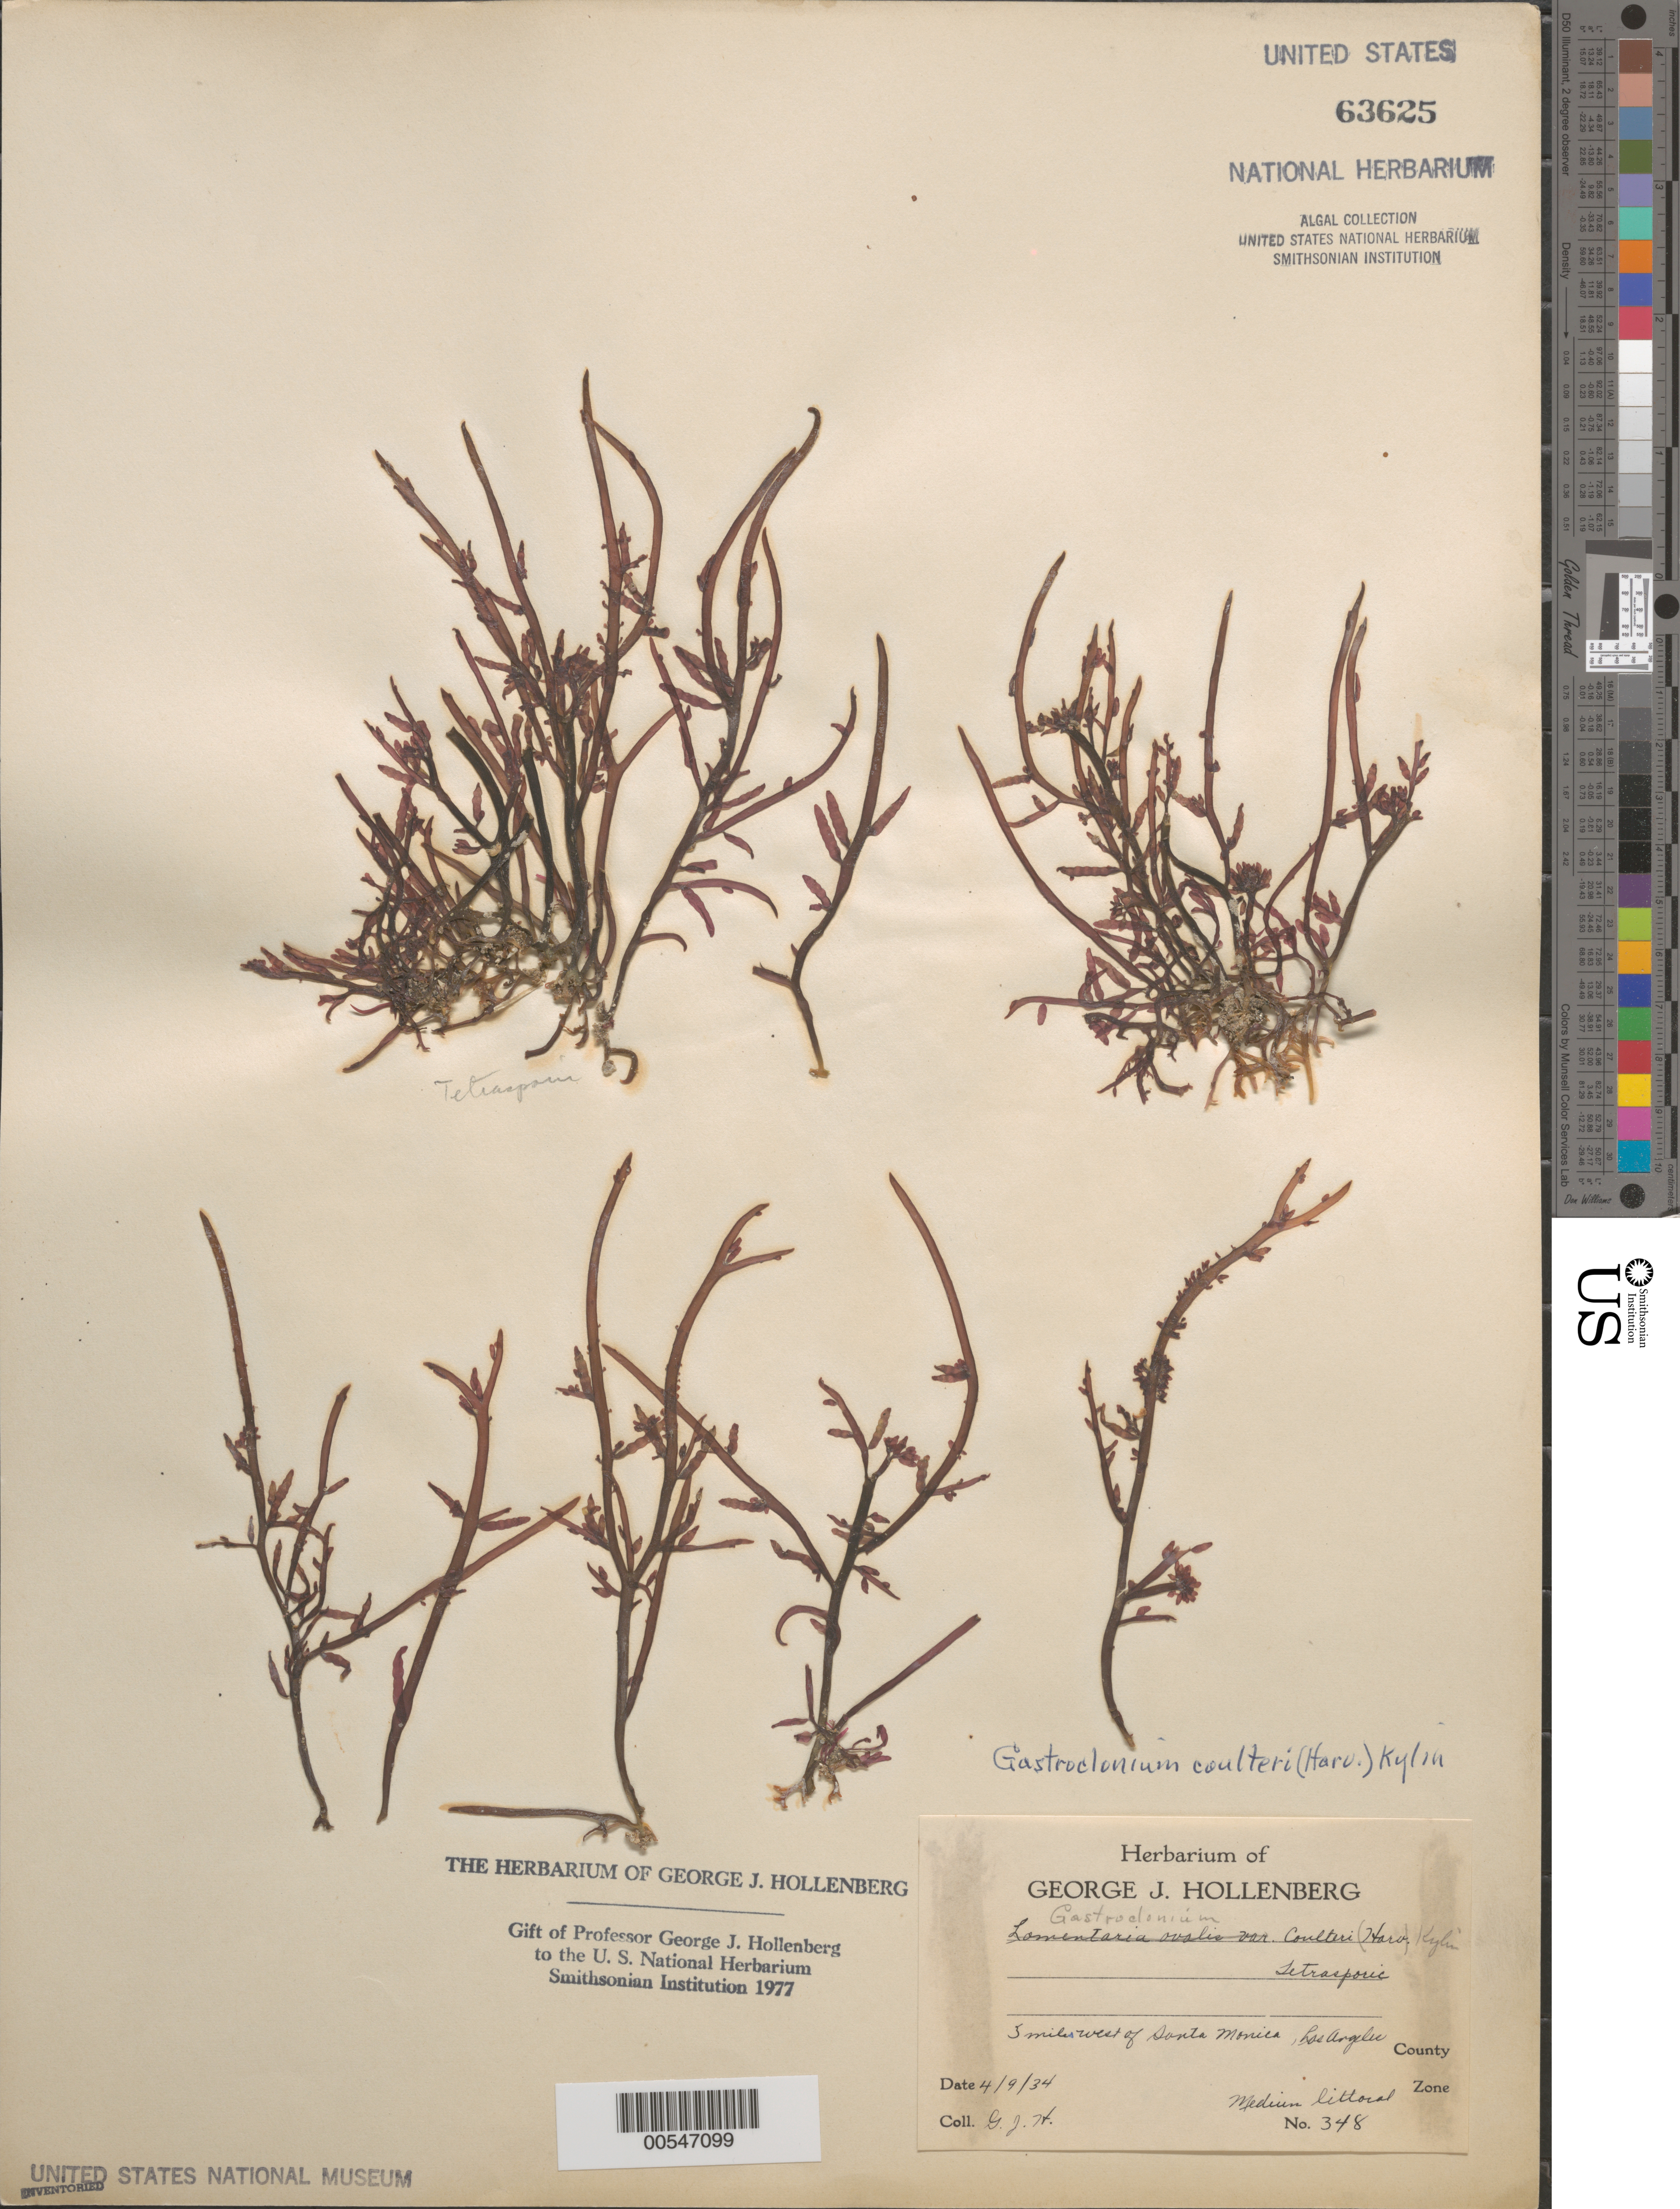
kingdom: Plantae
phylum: Rhodophyta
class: Florideophyceae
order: Rhodymeniales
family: Champiaceae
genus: Neogastroclonium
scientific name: Neogastroclonium subarticulatum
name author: (Turner) L. Le Gall et al.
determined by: Algae name updating Project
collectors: G. Hollenberg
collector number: GJH 348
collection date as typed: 09 Apr 1934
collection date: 1934-04-09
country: United States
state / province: California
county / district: Los Angeles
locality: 5 miles west of Santa Monica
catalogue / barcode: US 63625